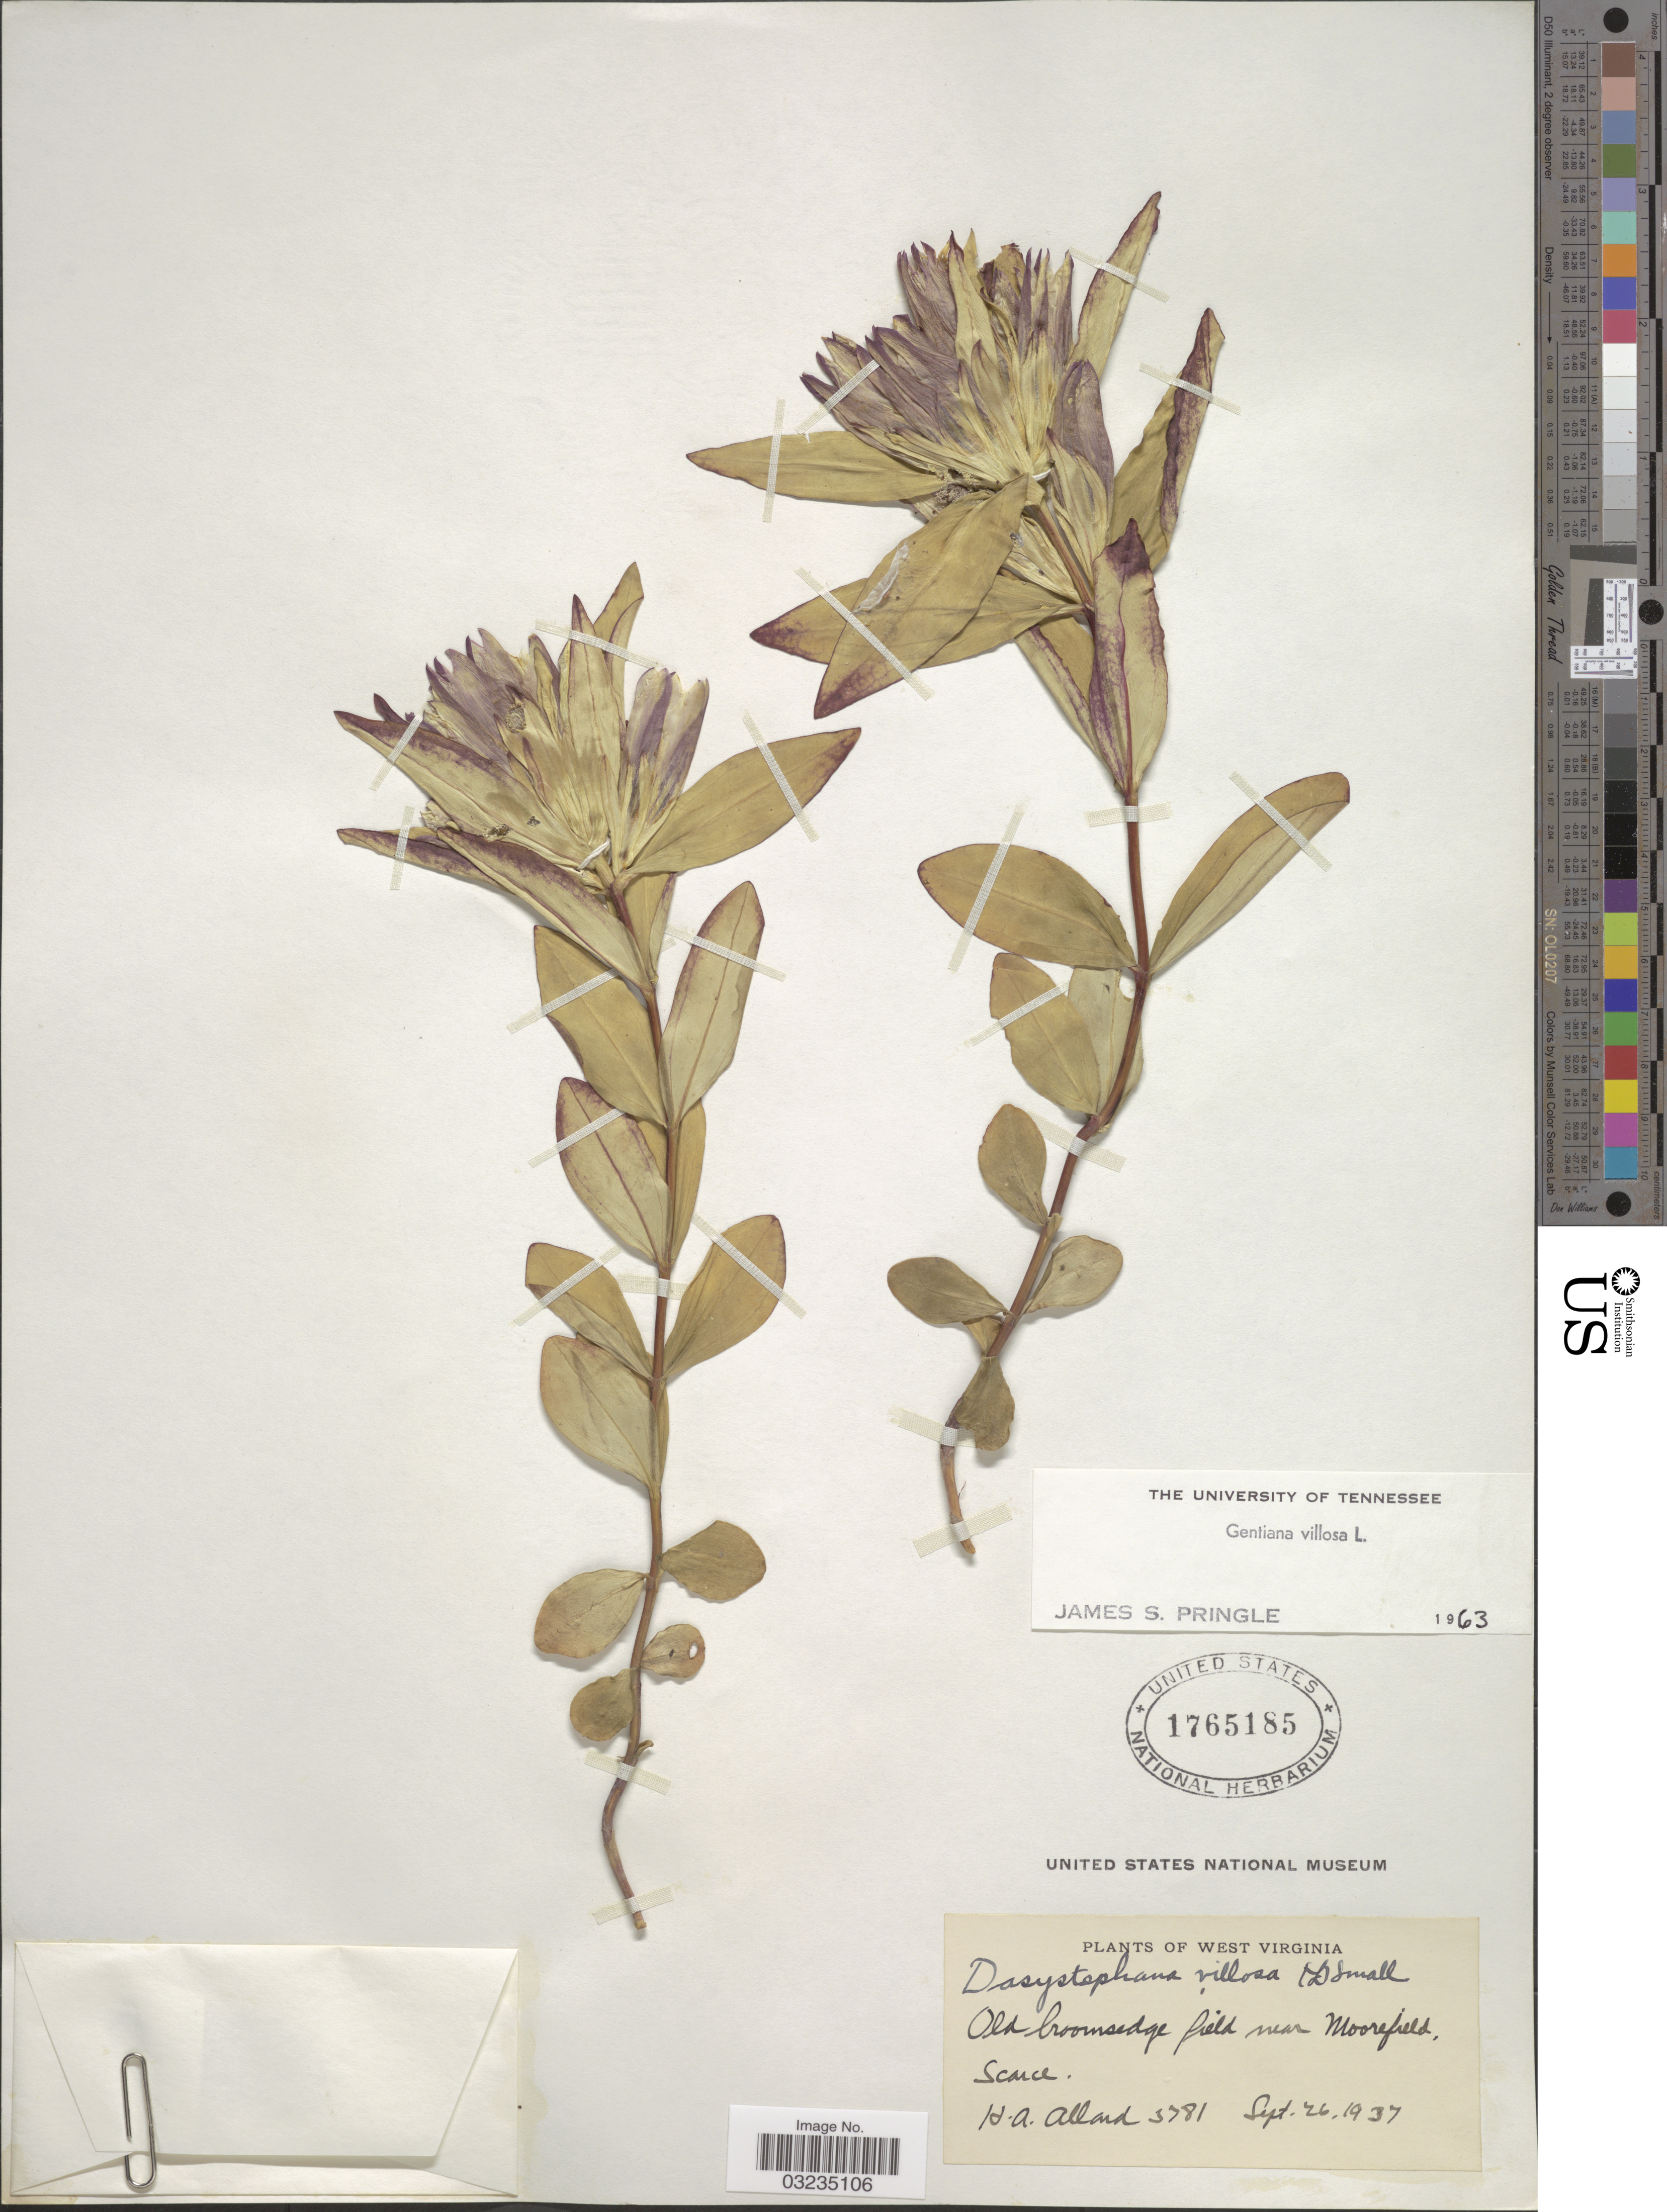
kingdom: Plantae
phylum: Tracheophyta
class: Magnoliopsida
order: Gentianales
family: Gentianaceae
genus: Gentiana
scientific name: Gentiana villosa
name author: L.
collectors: H. A. Allard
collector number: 3781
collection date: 1937-09-26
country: United States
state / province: West Virginia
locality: Old broomsedge field near Moorefield, Scarce.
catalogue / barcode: US 1765185